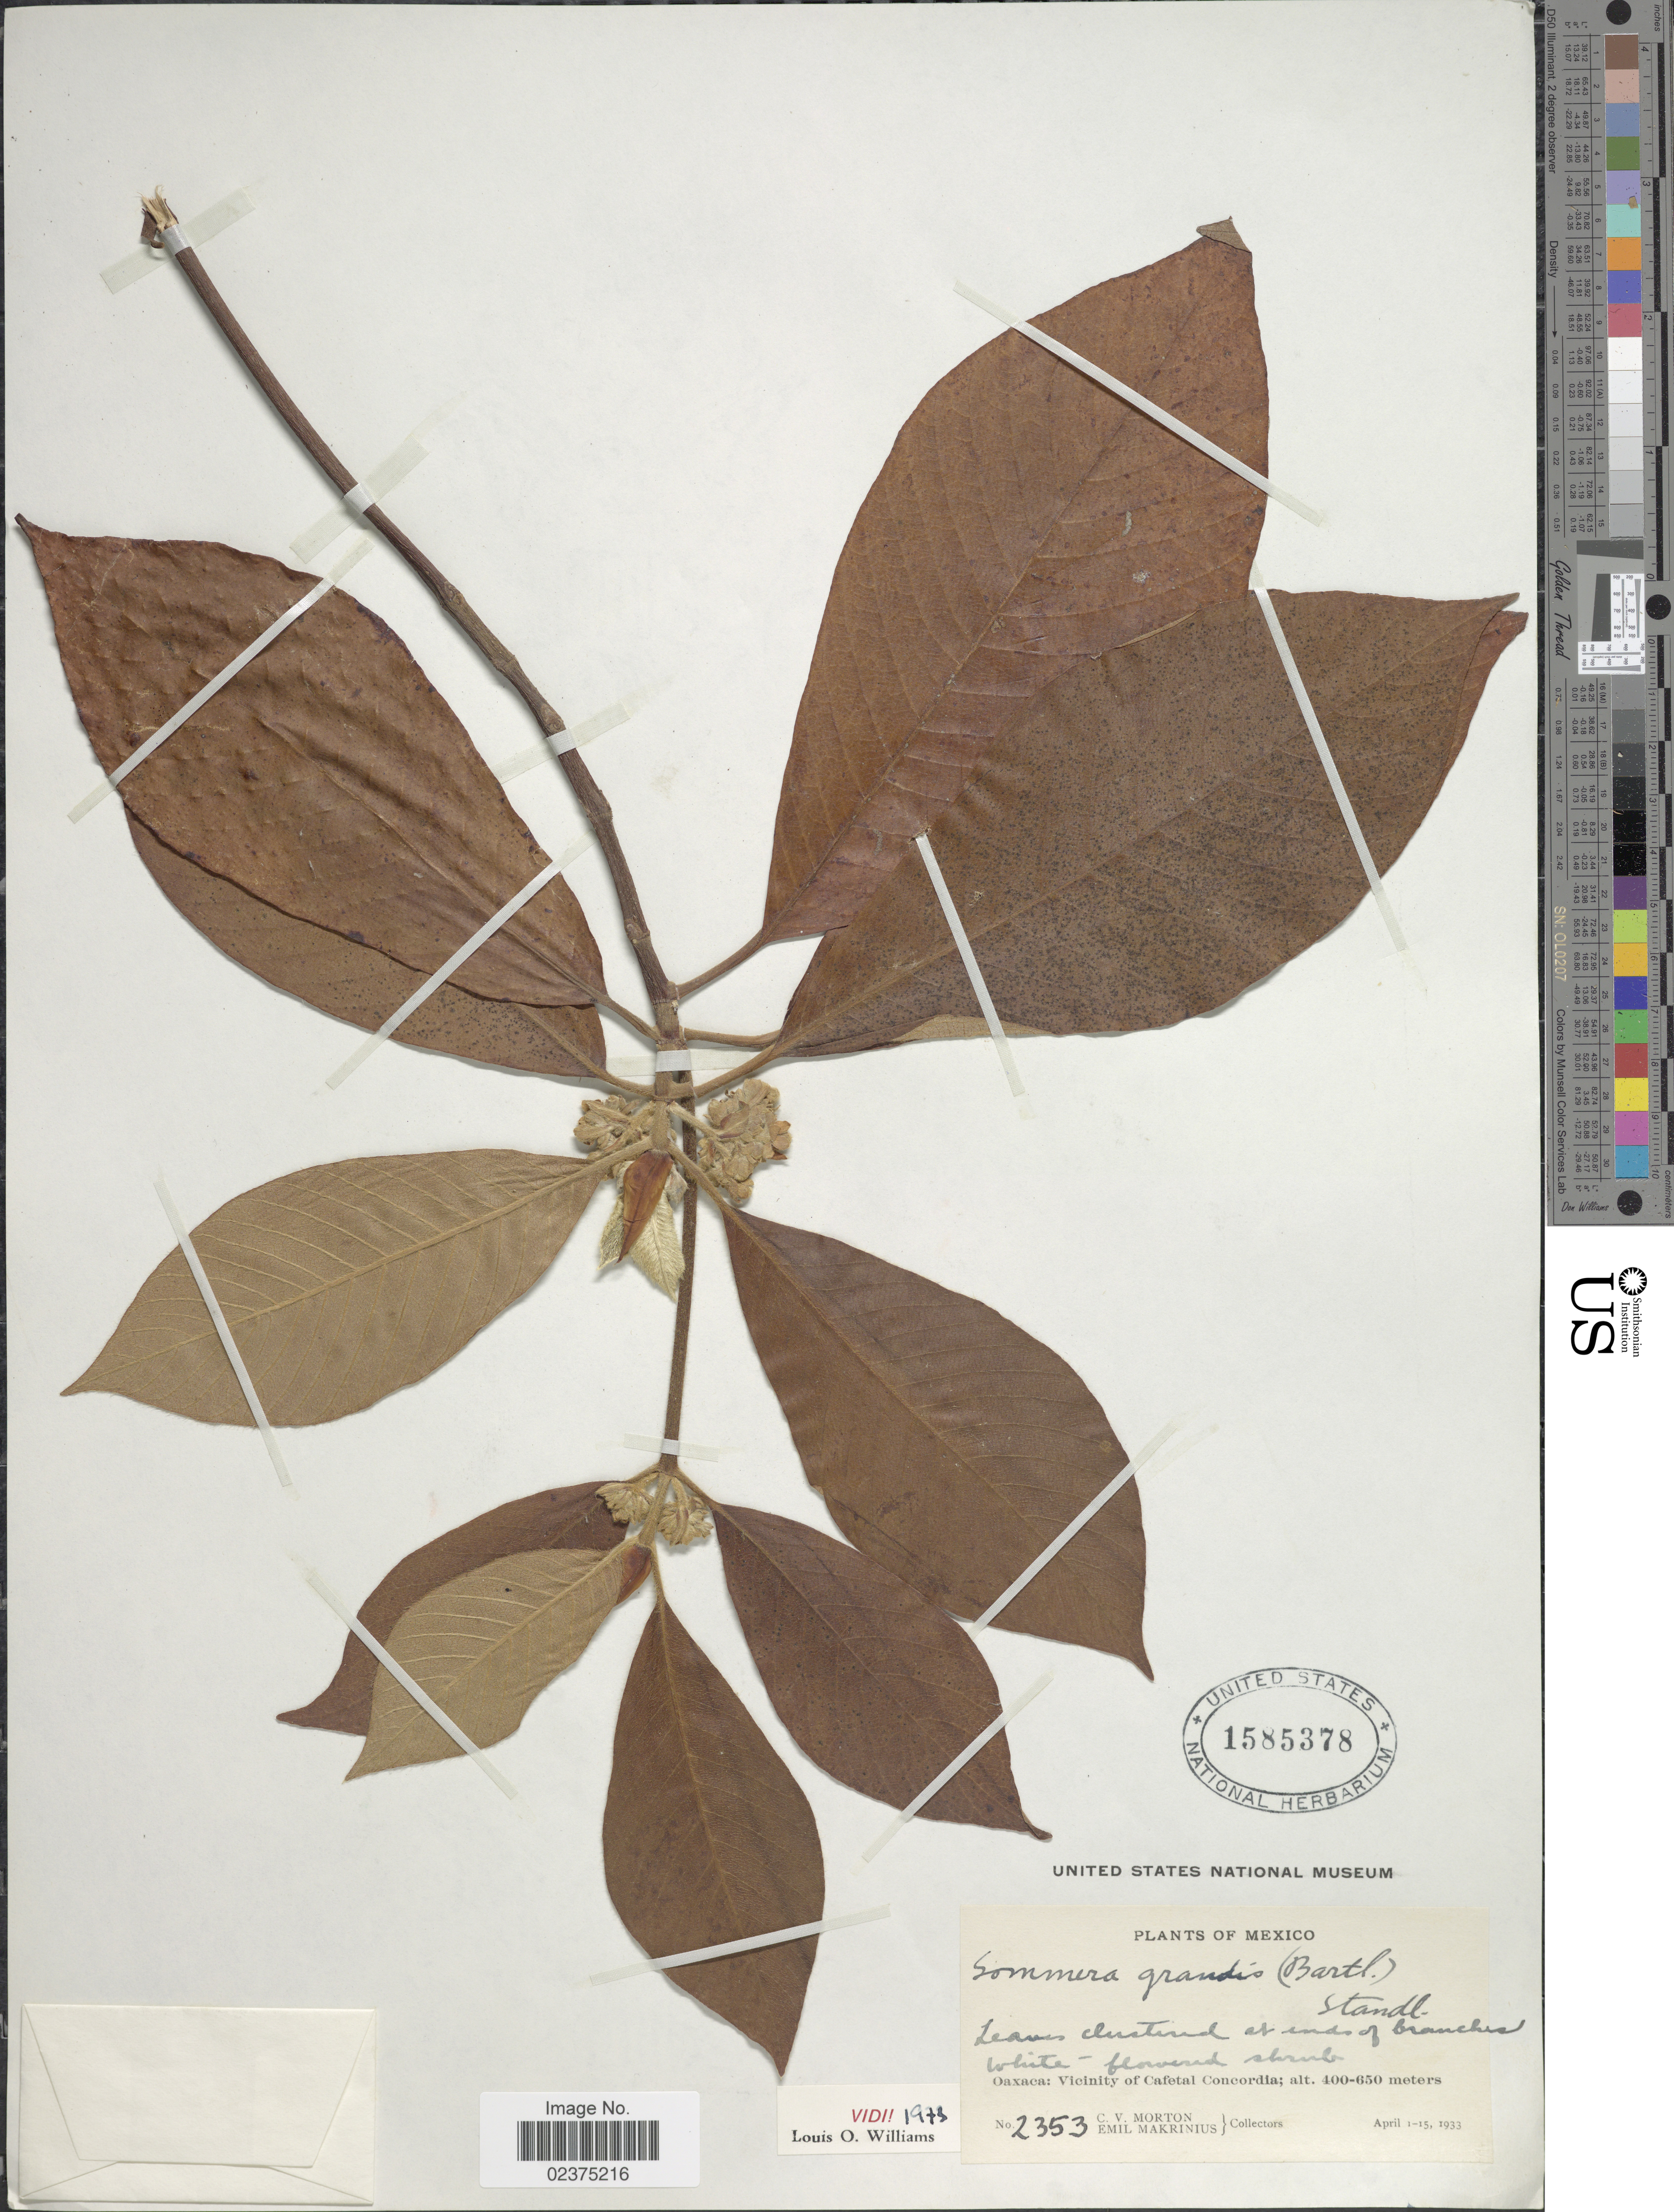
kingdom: Plantae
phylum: Tracheophyta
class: Magnoliopsida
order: Gentianales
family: Rubiaceae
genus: Sommera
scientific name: Sommera grandis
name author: (Bartl. ex DC.) Standl.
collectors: C. V. Morton & E. Makrinius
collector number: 2353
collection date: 1933-04-01/1933-04-15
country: Mexico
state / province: Oaxaca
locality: Vicinity of Cafetal Concordia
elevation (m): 400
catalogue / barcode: US 1585378